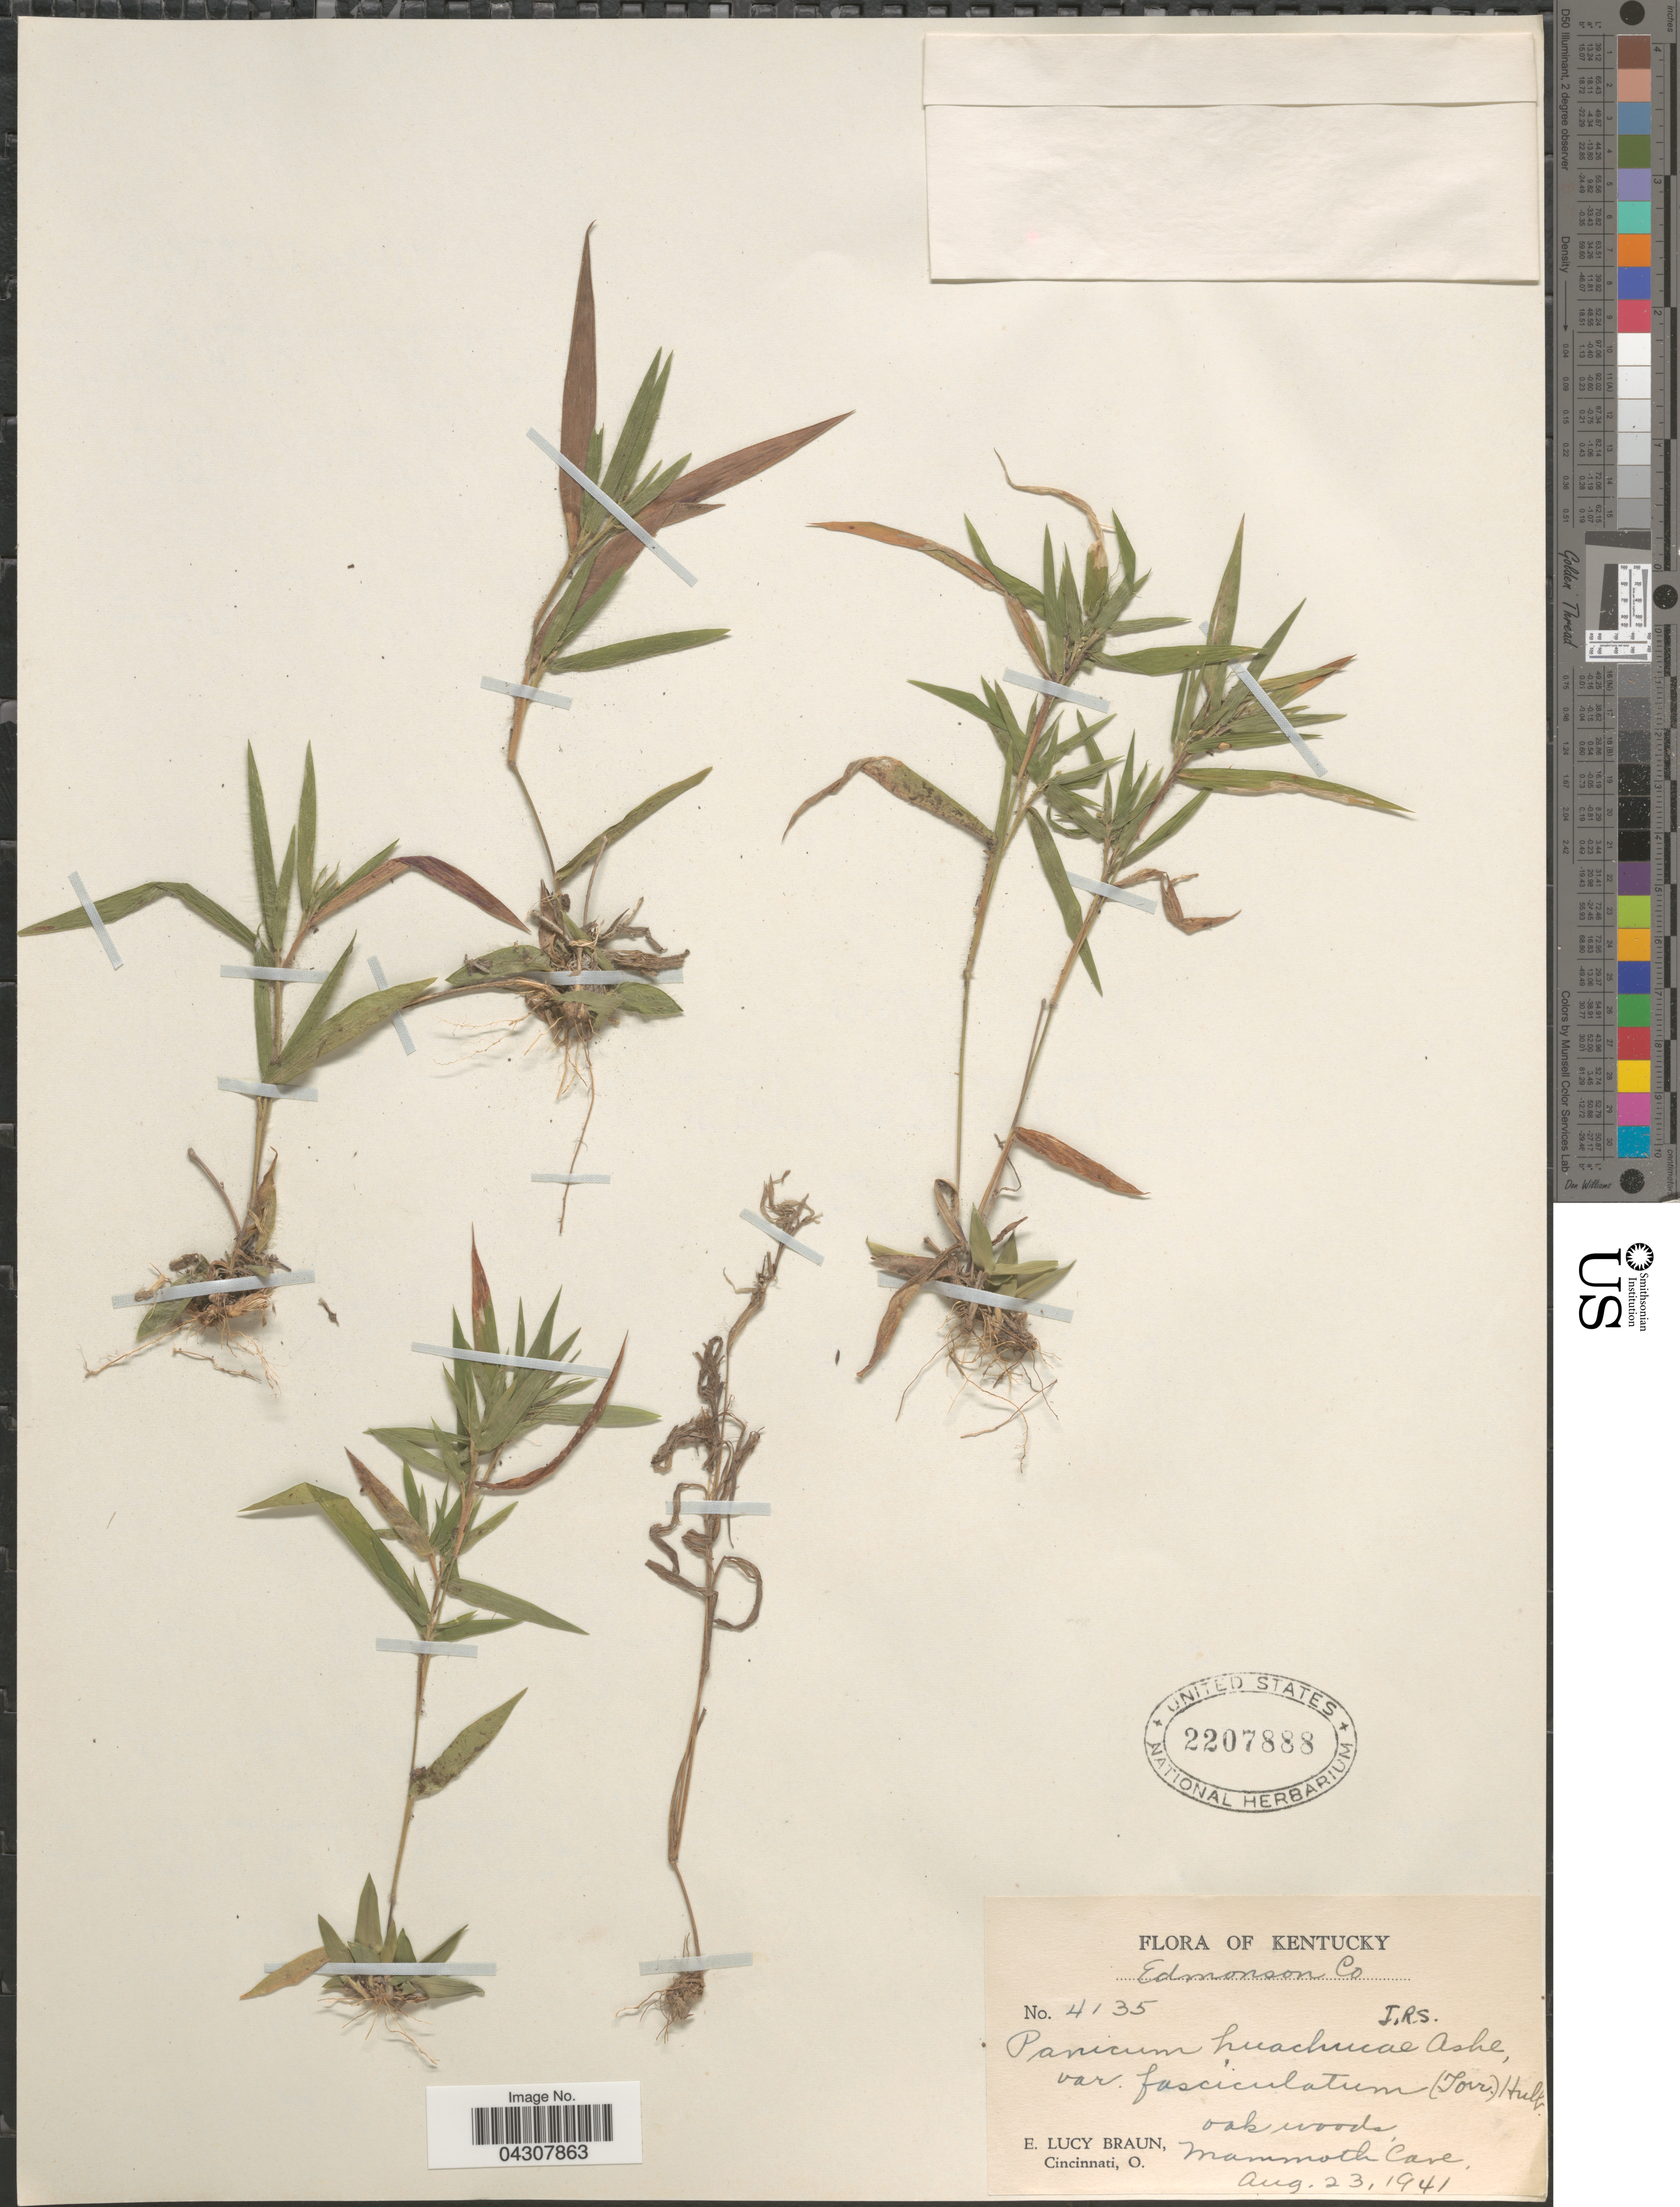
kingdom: Plantae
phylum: Tracheophyta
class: Liliopsida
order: Poales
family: Poaceae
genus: Dichanthelium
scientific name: Dichanthelium acuminatum var. acuminatum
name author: (Sw.) Gould & C.A. Clark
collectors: E. L. Braun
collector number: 4135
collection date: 1941-08-23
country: United States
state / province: Kentucky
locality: Edmonson Co. Oak woods, Mammoth Cave.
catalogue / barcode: US 2207888